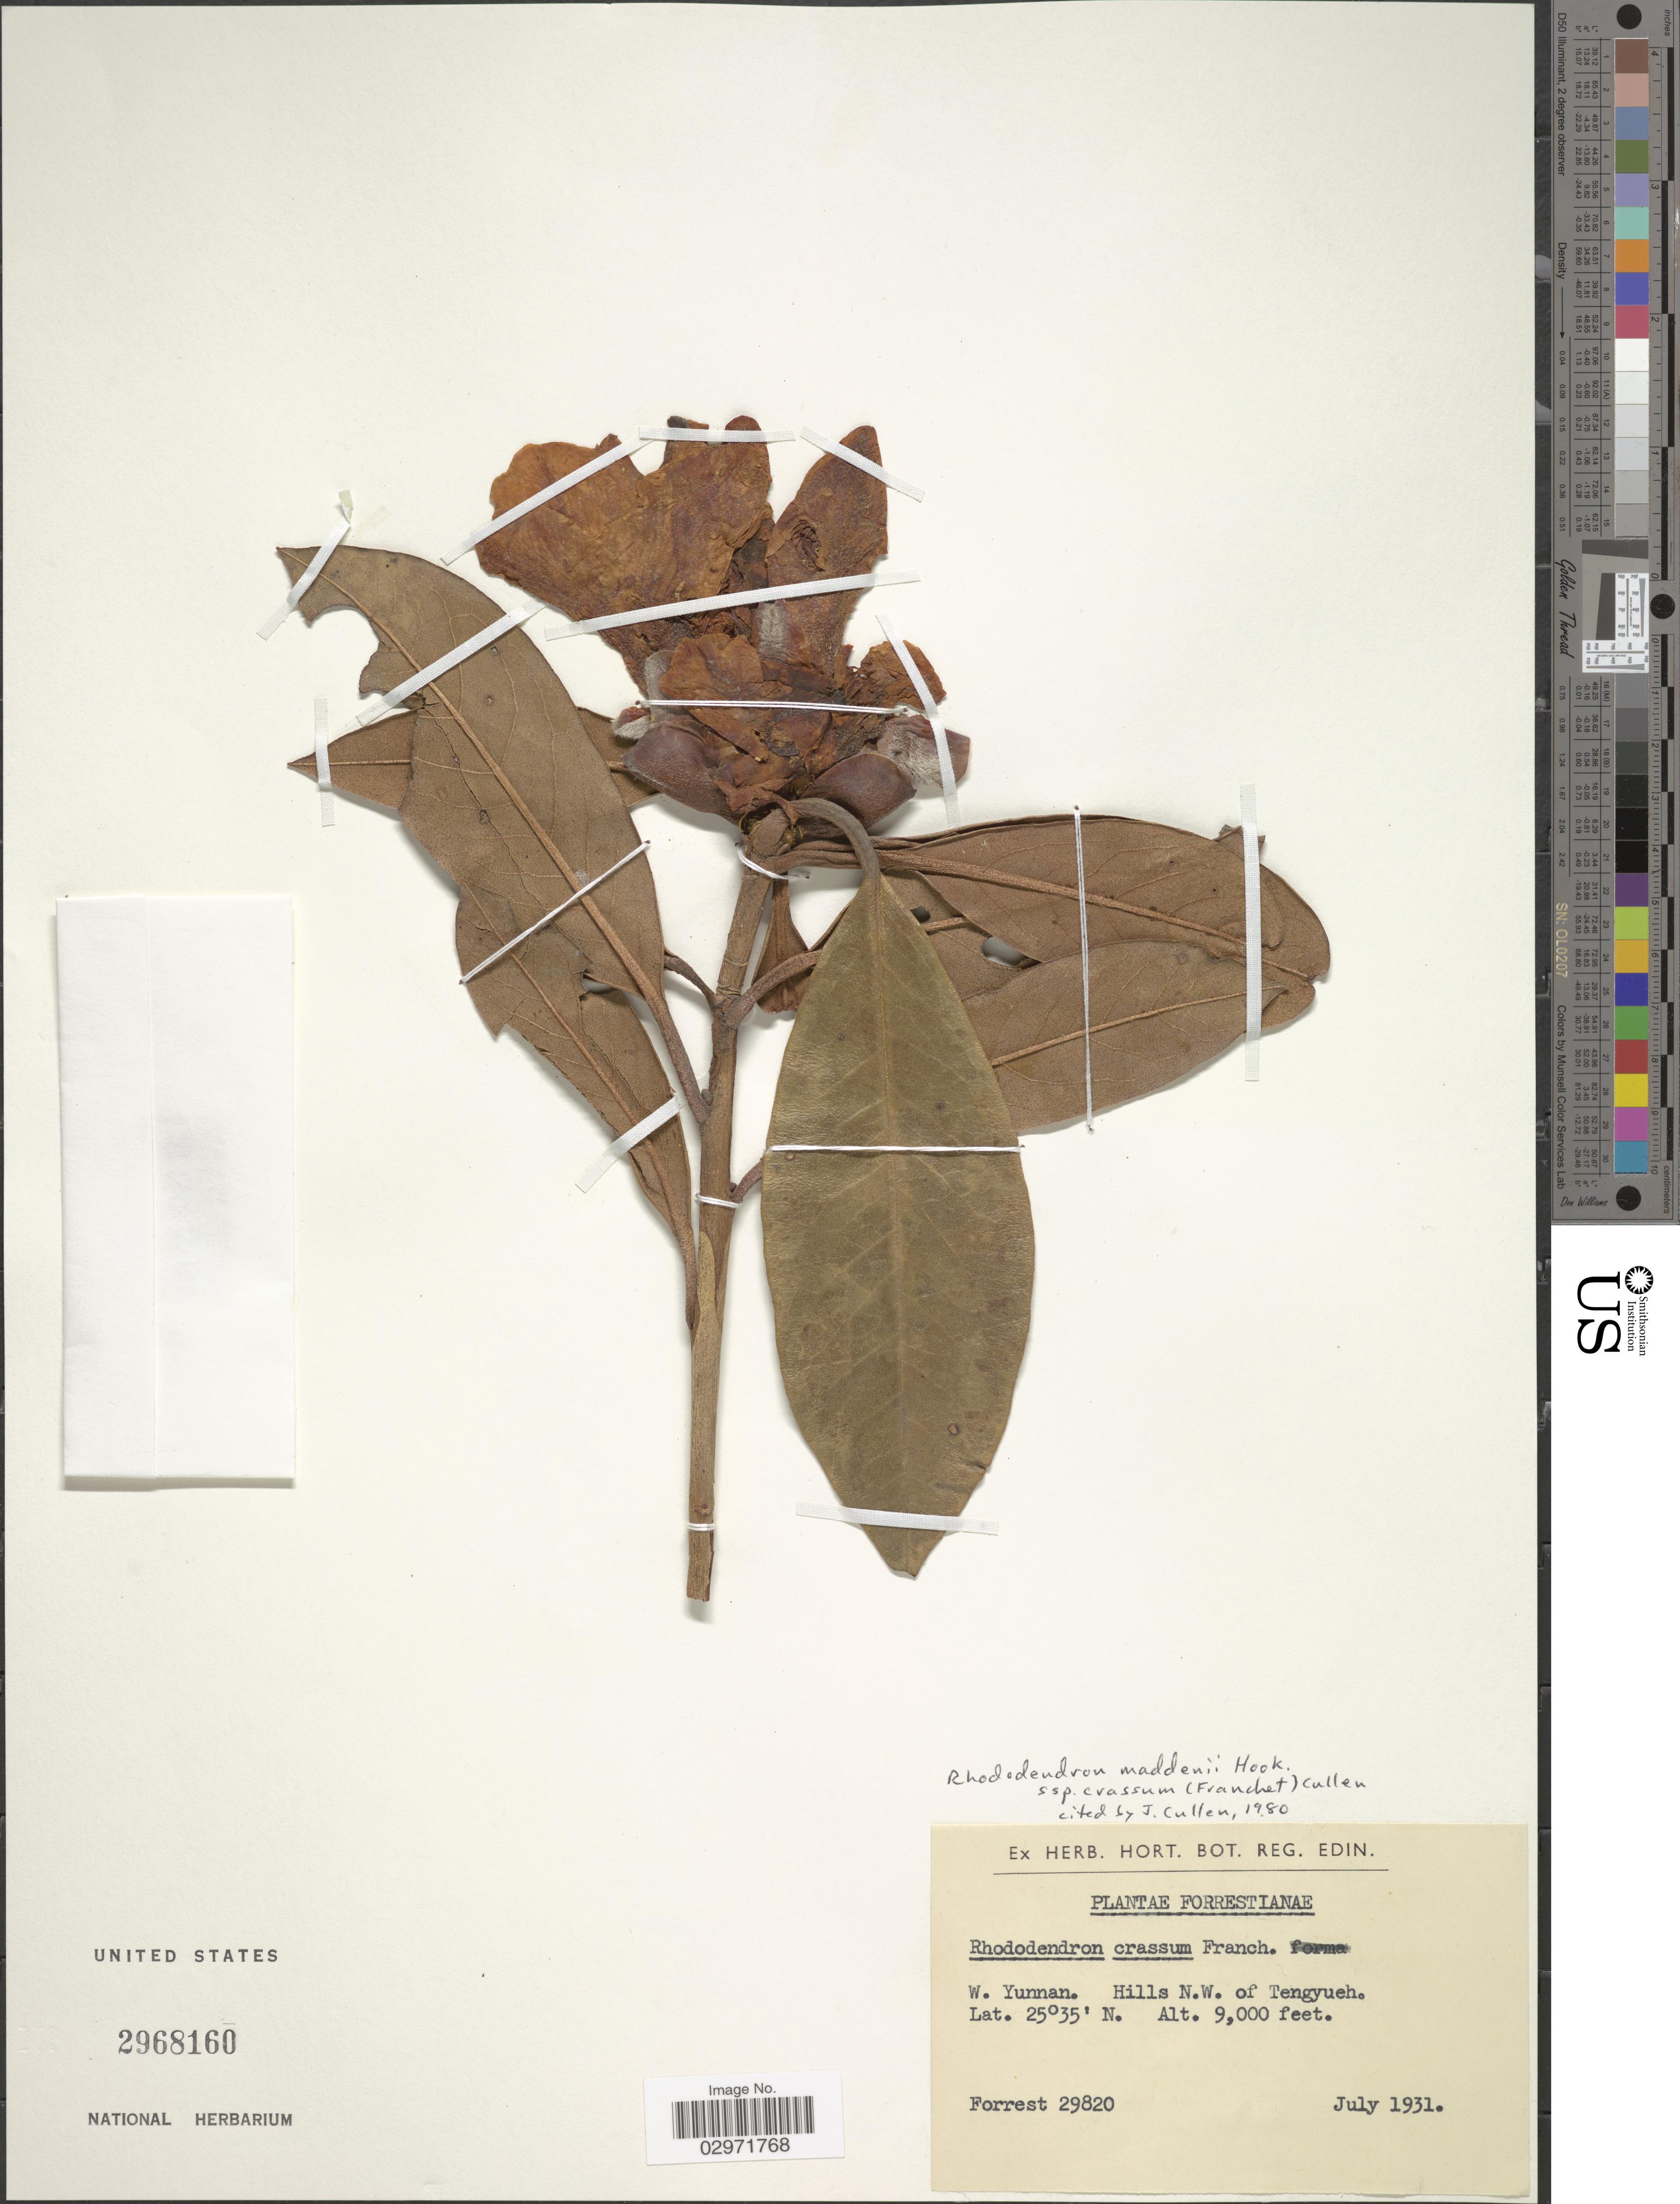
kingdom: Plantae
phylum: Tracheophyta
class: Magnoliopsida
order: Ericales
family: Ericaceae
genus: Rhododendron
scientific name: Rhododendron maddenii subsp. crassum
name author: (Franch.) Cullen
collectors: -. Forrest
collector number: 29820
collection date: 1931-07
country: China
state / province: Yunnan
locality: W. Yunnan. Hills N.W. of Tengyueh.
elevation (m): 2743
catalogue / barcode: US 2968160